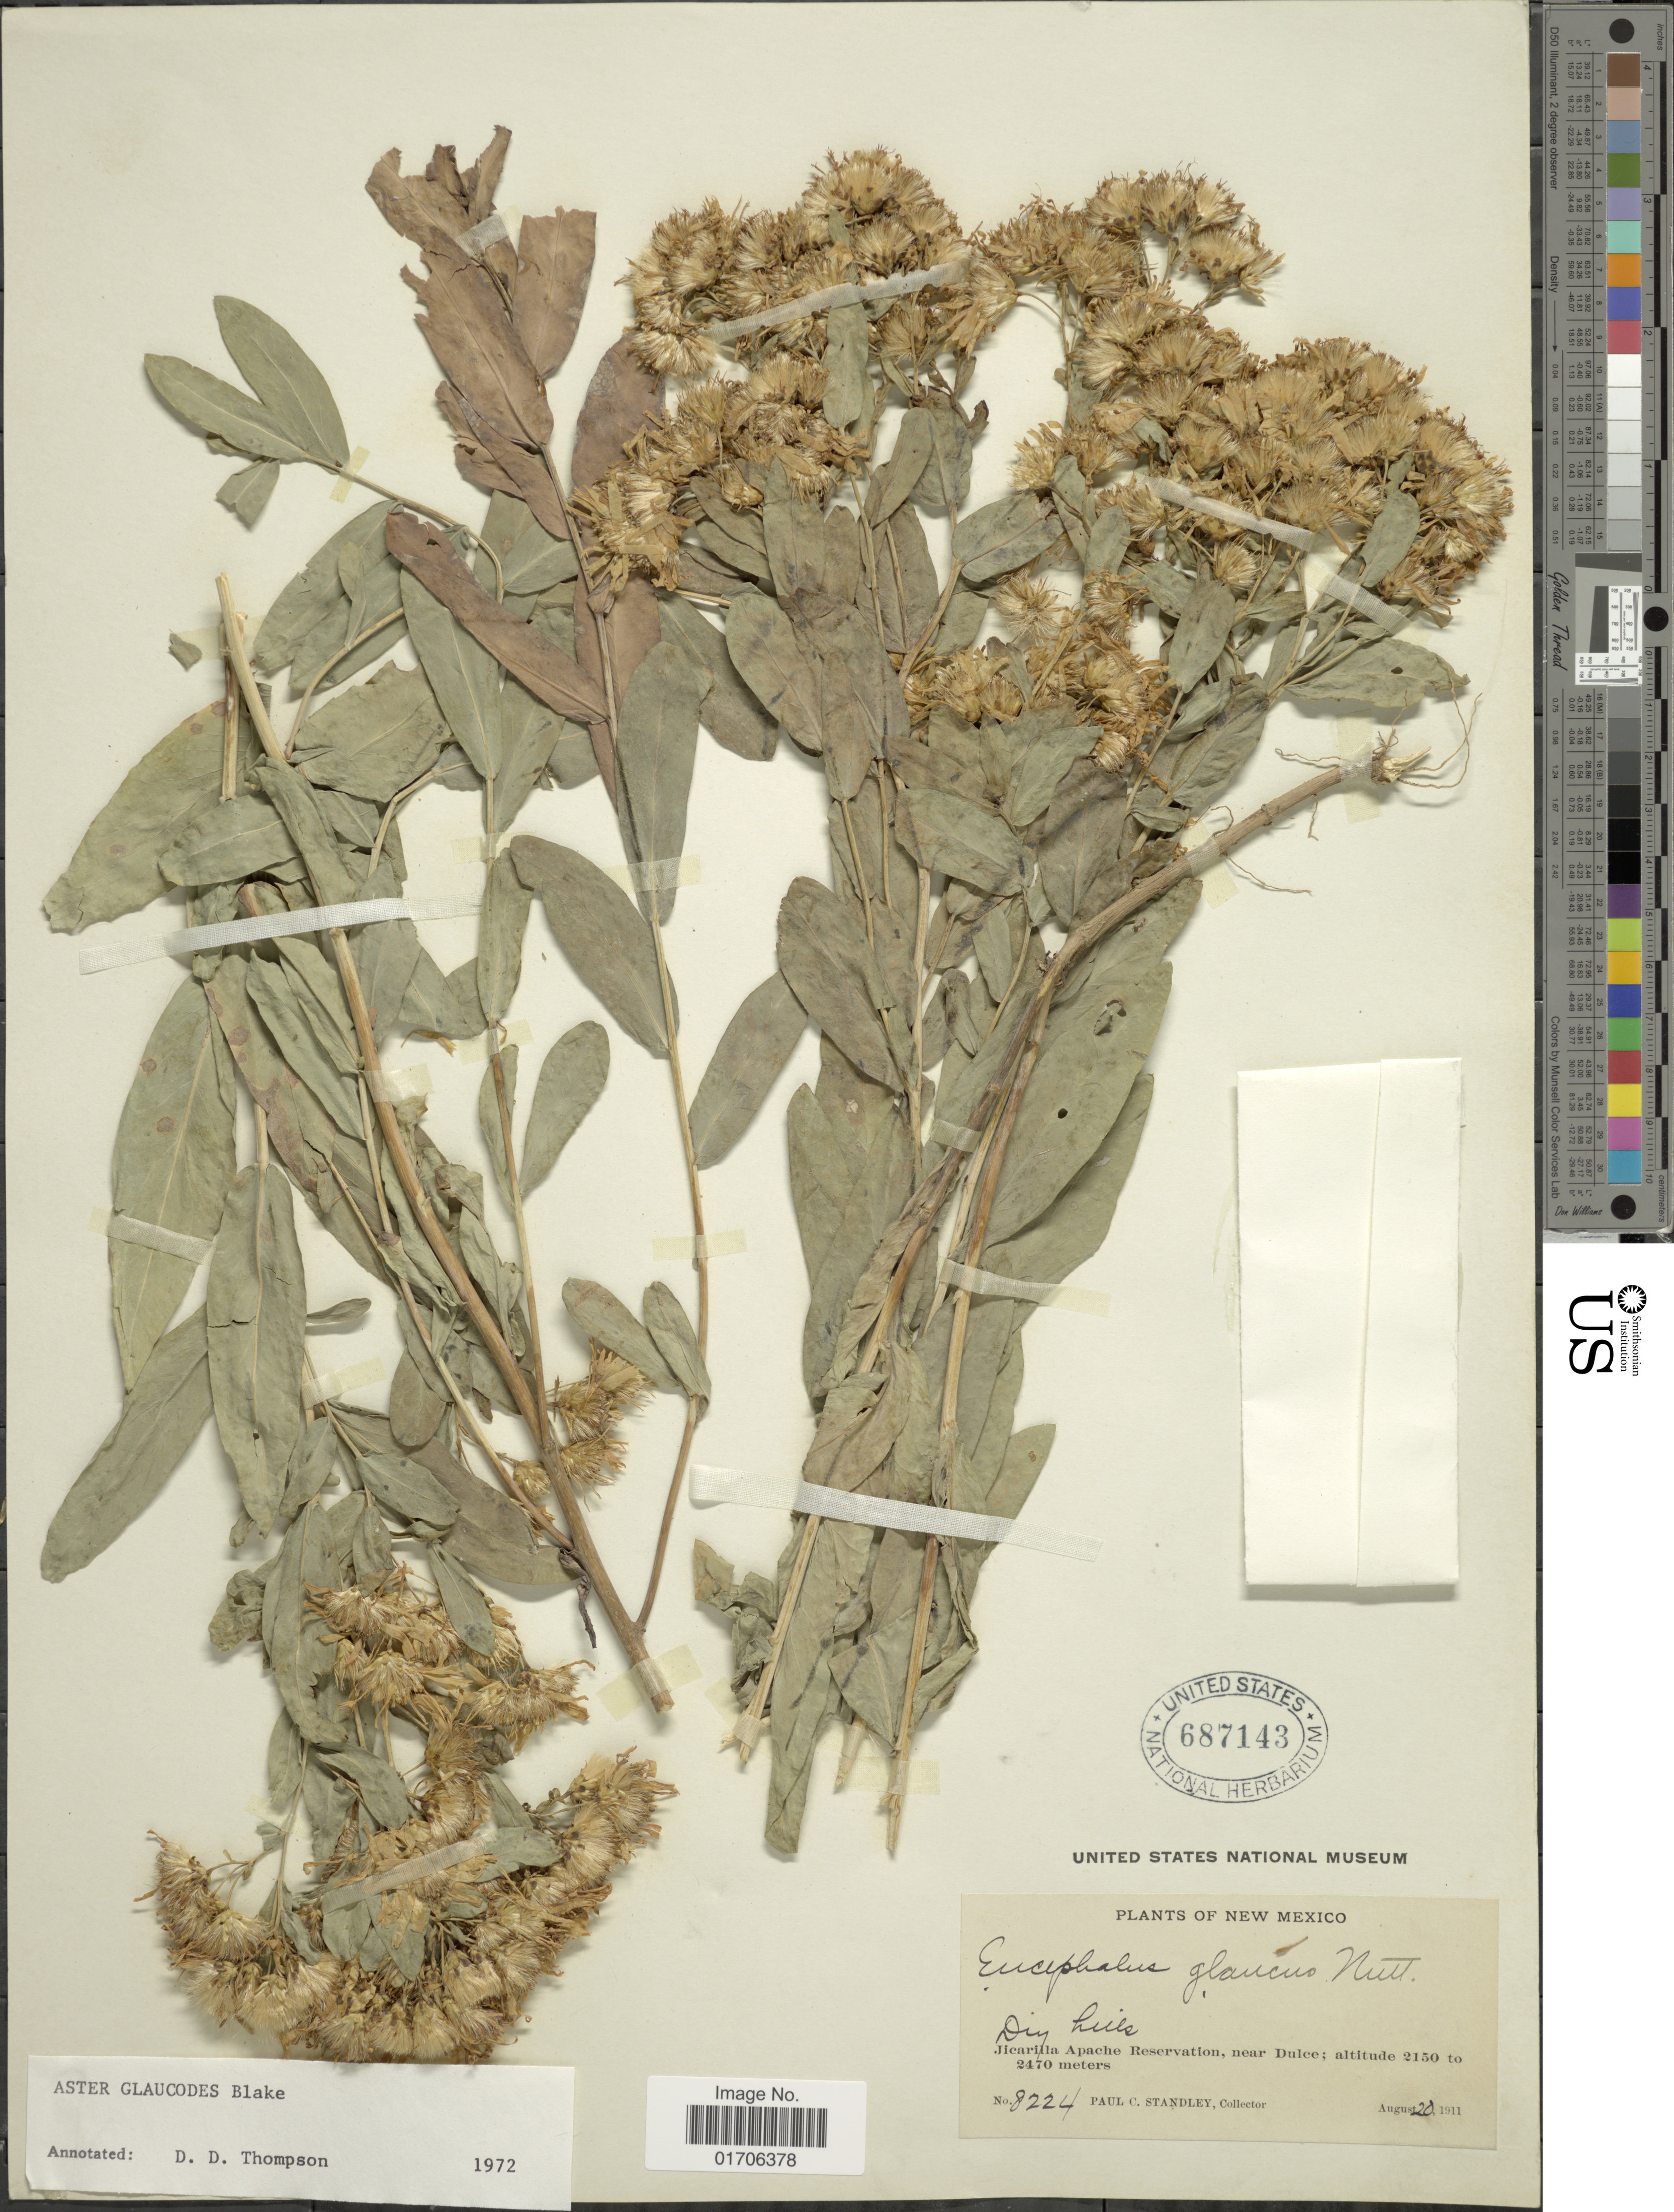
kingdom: Plantae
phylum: Tracheophyta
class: Magnoliopsida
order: Asterales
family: Asteraceae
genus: Eurybia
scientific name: Eurybia glauca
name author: (Nutt.) G.L. Nesom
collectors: P. C. Standley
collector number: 8224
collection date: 1911-08-20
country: United States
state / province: New Mexico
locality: New Mexico. Dry hills. Jicarilla Apache Reservation, near Duice.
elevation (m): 2150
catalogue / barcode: US 687143